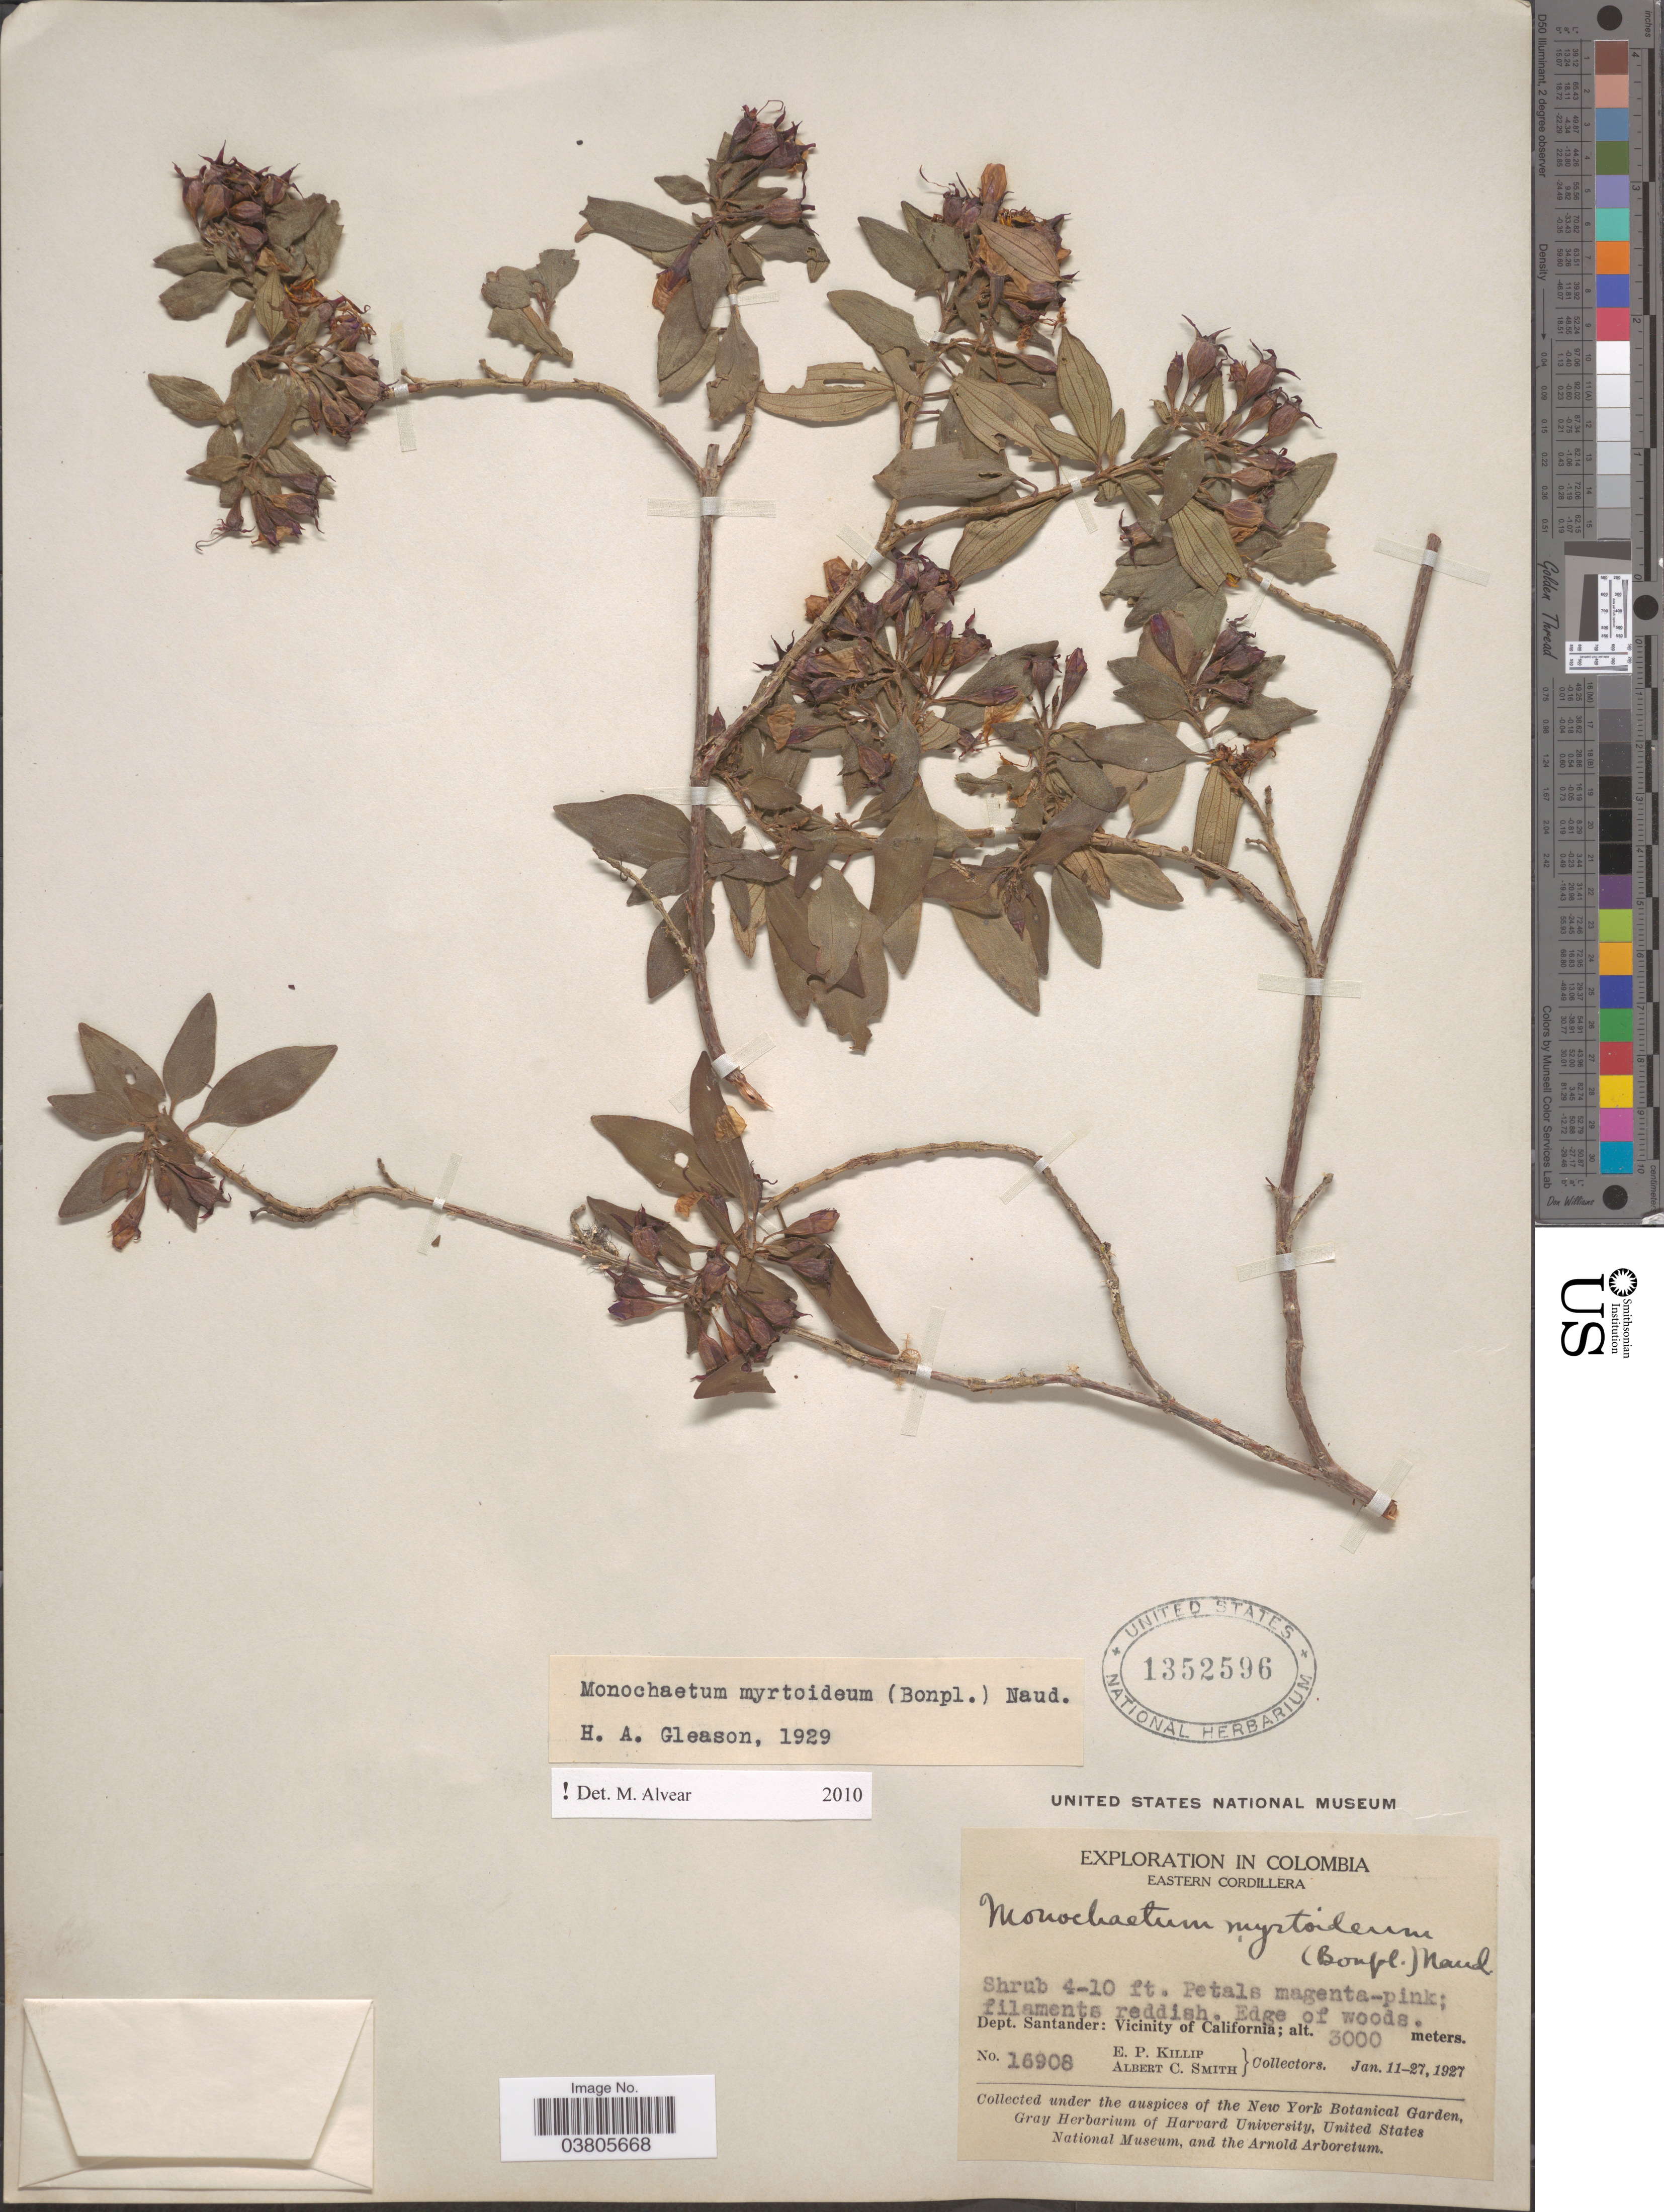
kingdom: Plantae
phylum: Tracheophyta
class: Magnoliopsida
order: Myrtales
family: Melastomataceae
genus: Monochaetum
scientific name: Monochaetum myrtoideum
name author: Naudin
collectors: E. P. Killip & A. C. Smith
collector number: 16908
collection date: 1927-01-11/1927-01-27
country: Colombia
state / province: Santander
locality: Eastern Cordillera. Dept. Santander: Vicinity of California.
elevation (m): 3000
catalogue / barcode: US 1352596